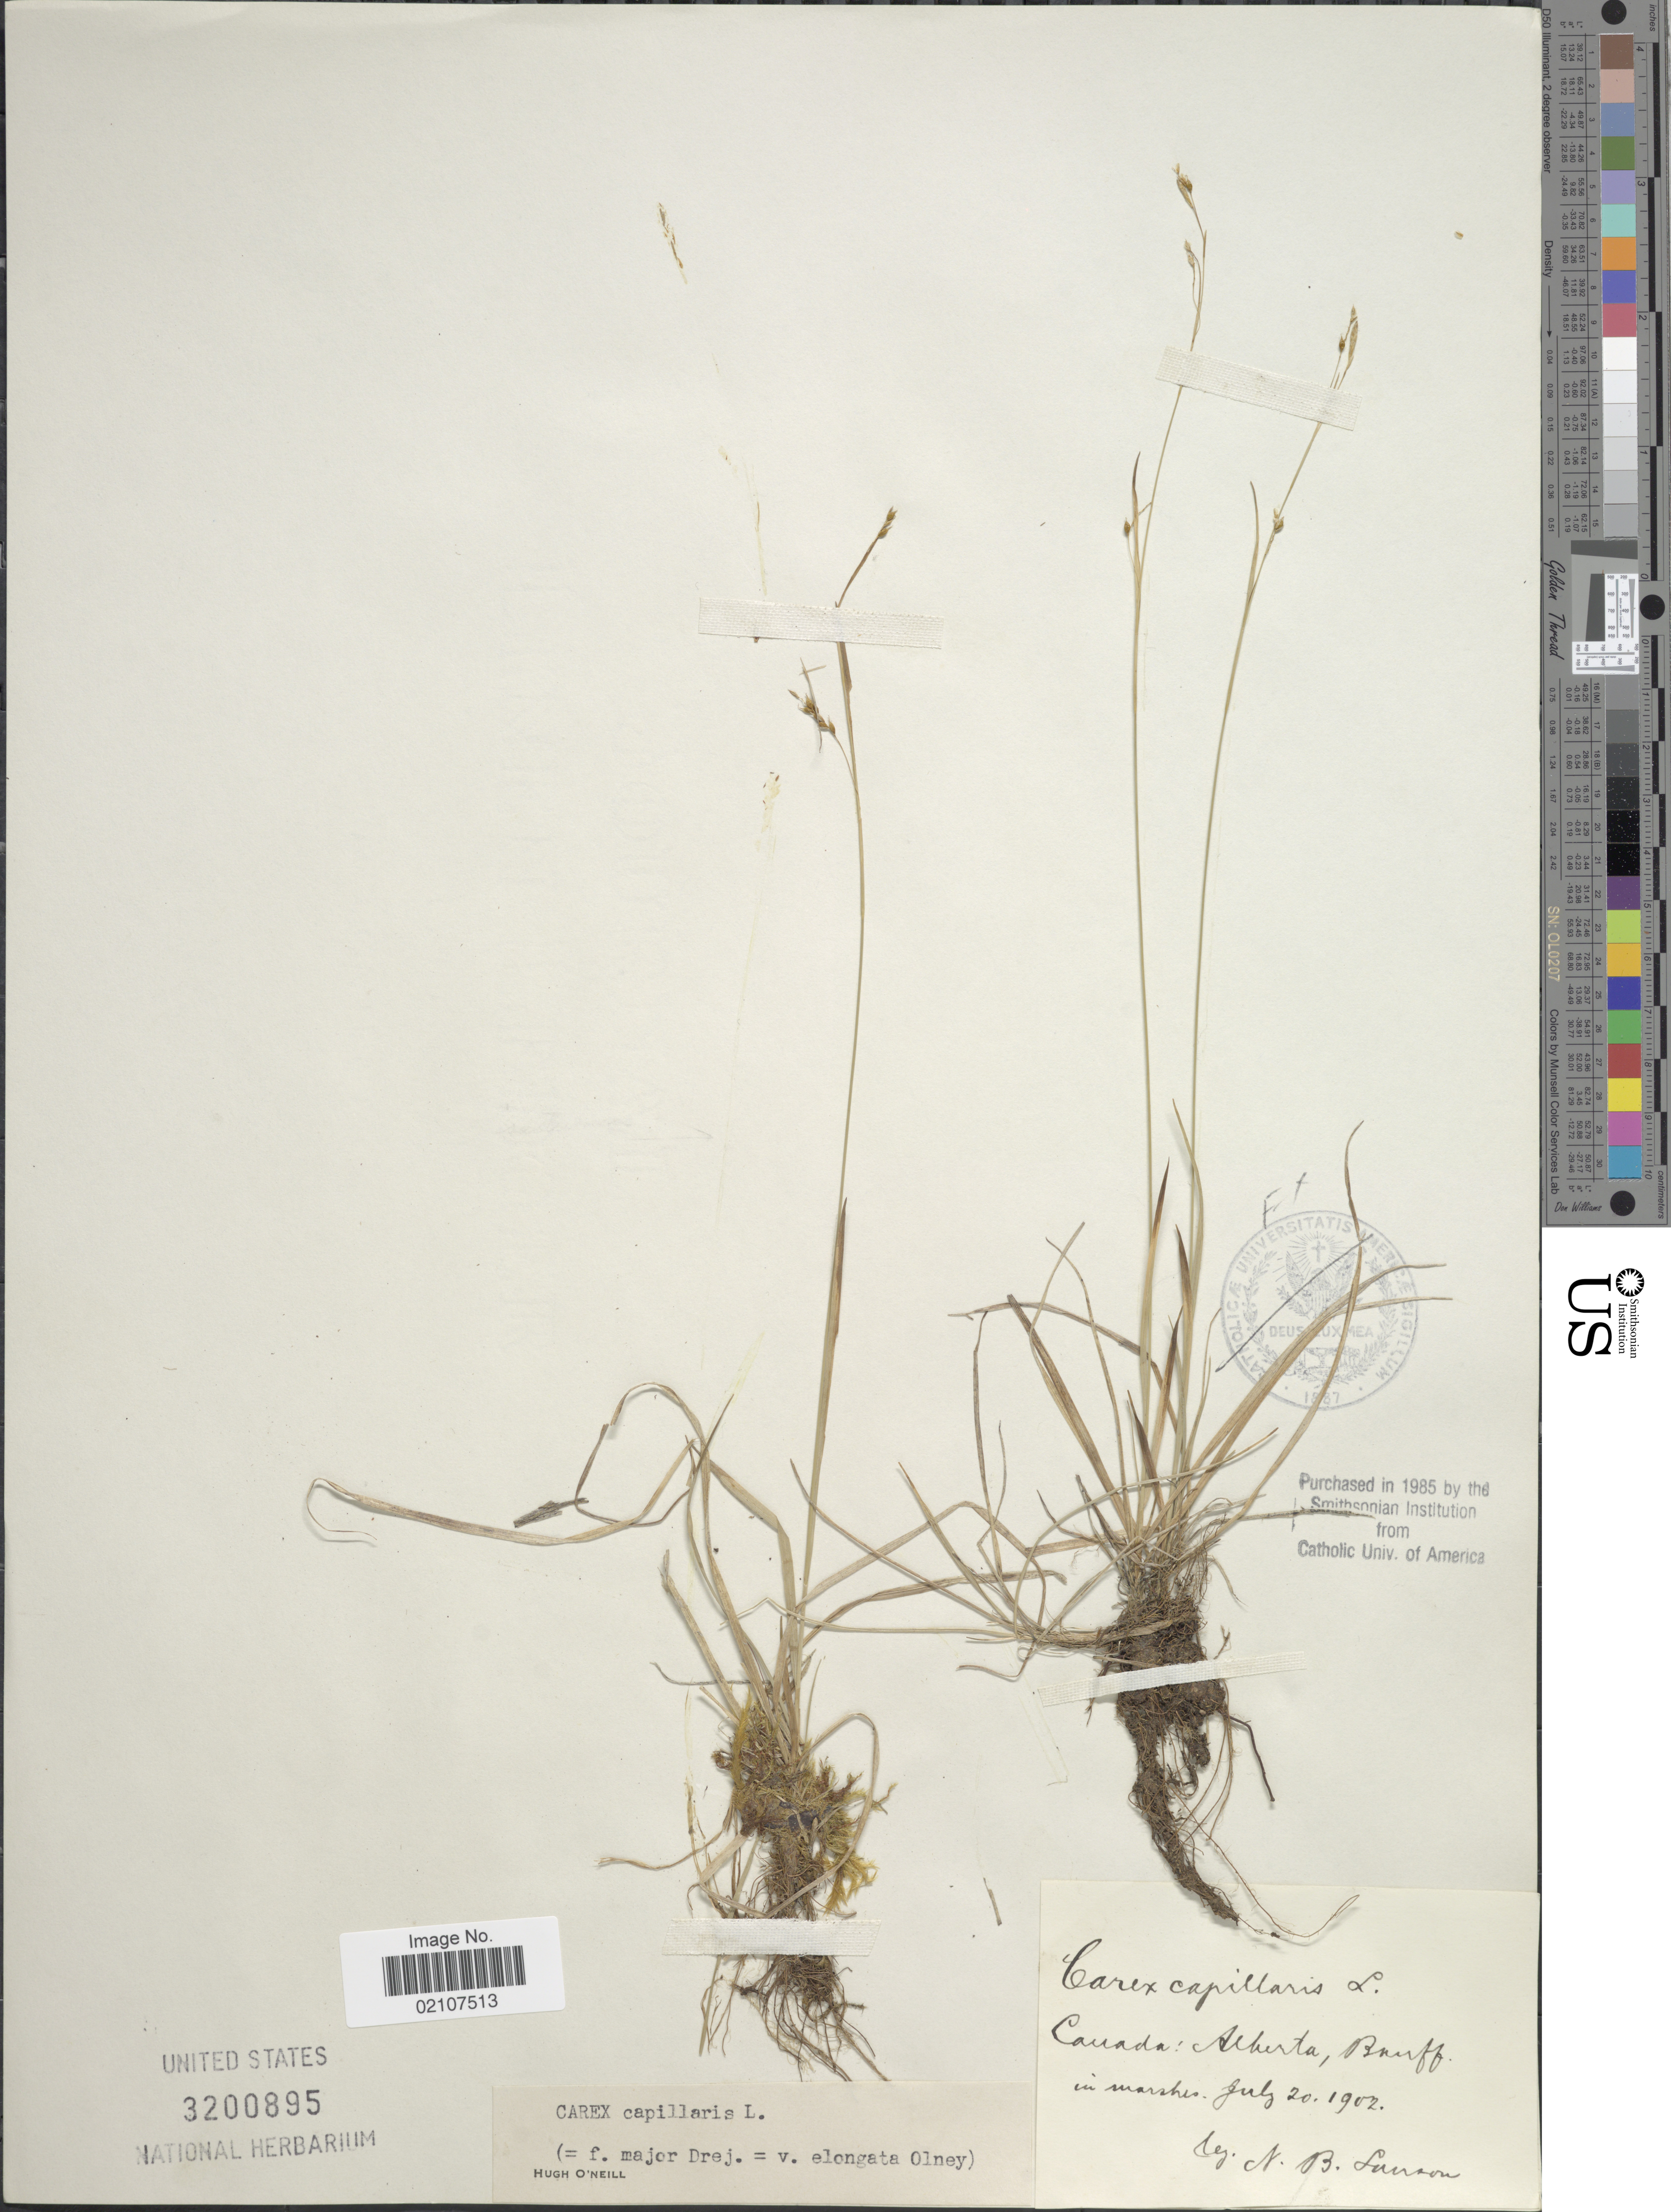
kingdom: Plantae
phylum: Tracheophyta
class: Liliopsida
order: Poales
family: Cyperaceae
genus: Carex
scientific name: Carex capillaris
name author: L.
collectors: N. Sanson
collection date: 1902-07-20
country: Canada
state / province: Alberta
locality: Banff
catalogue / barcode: US 3200895